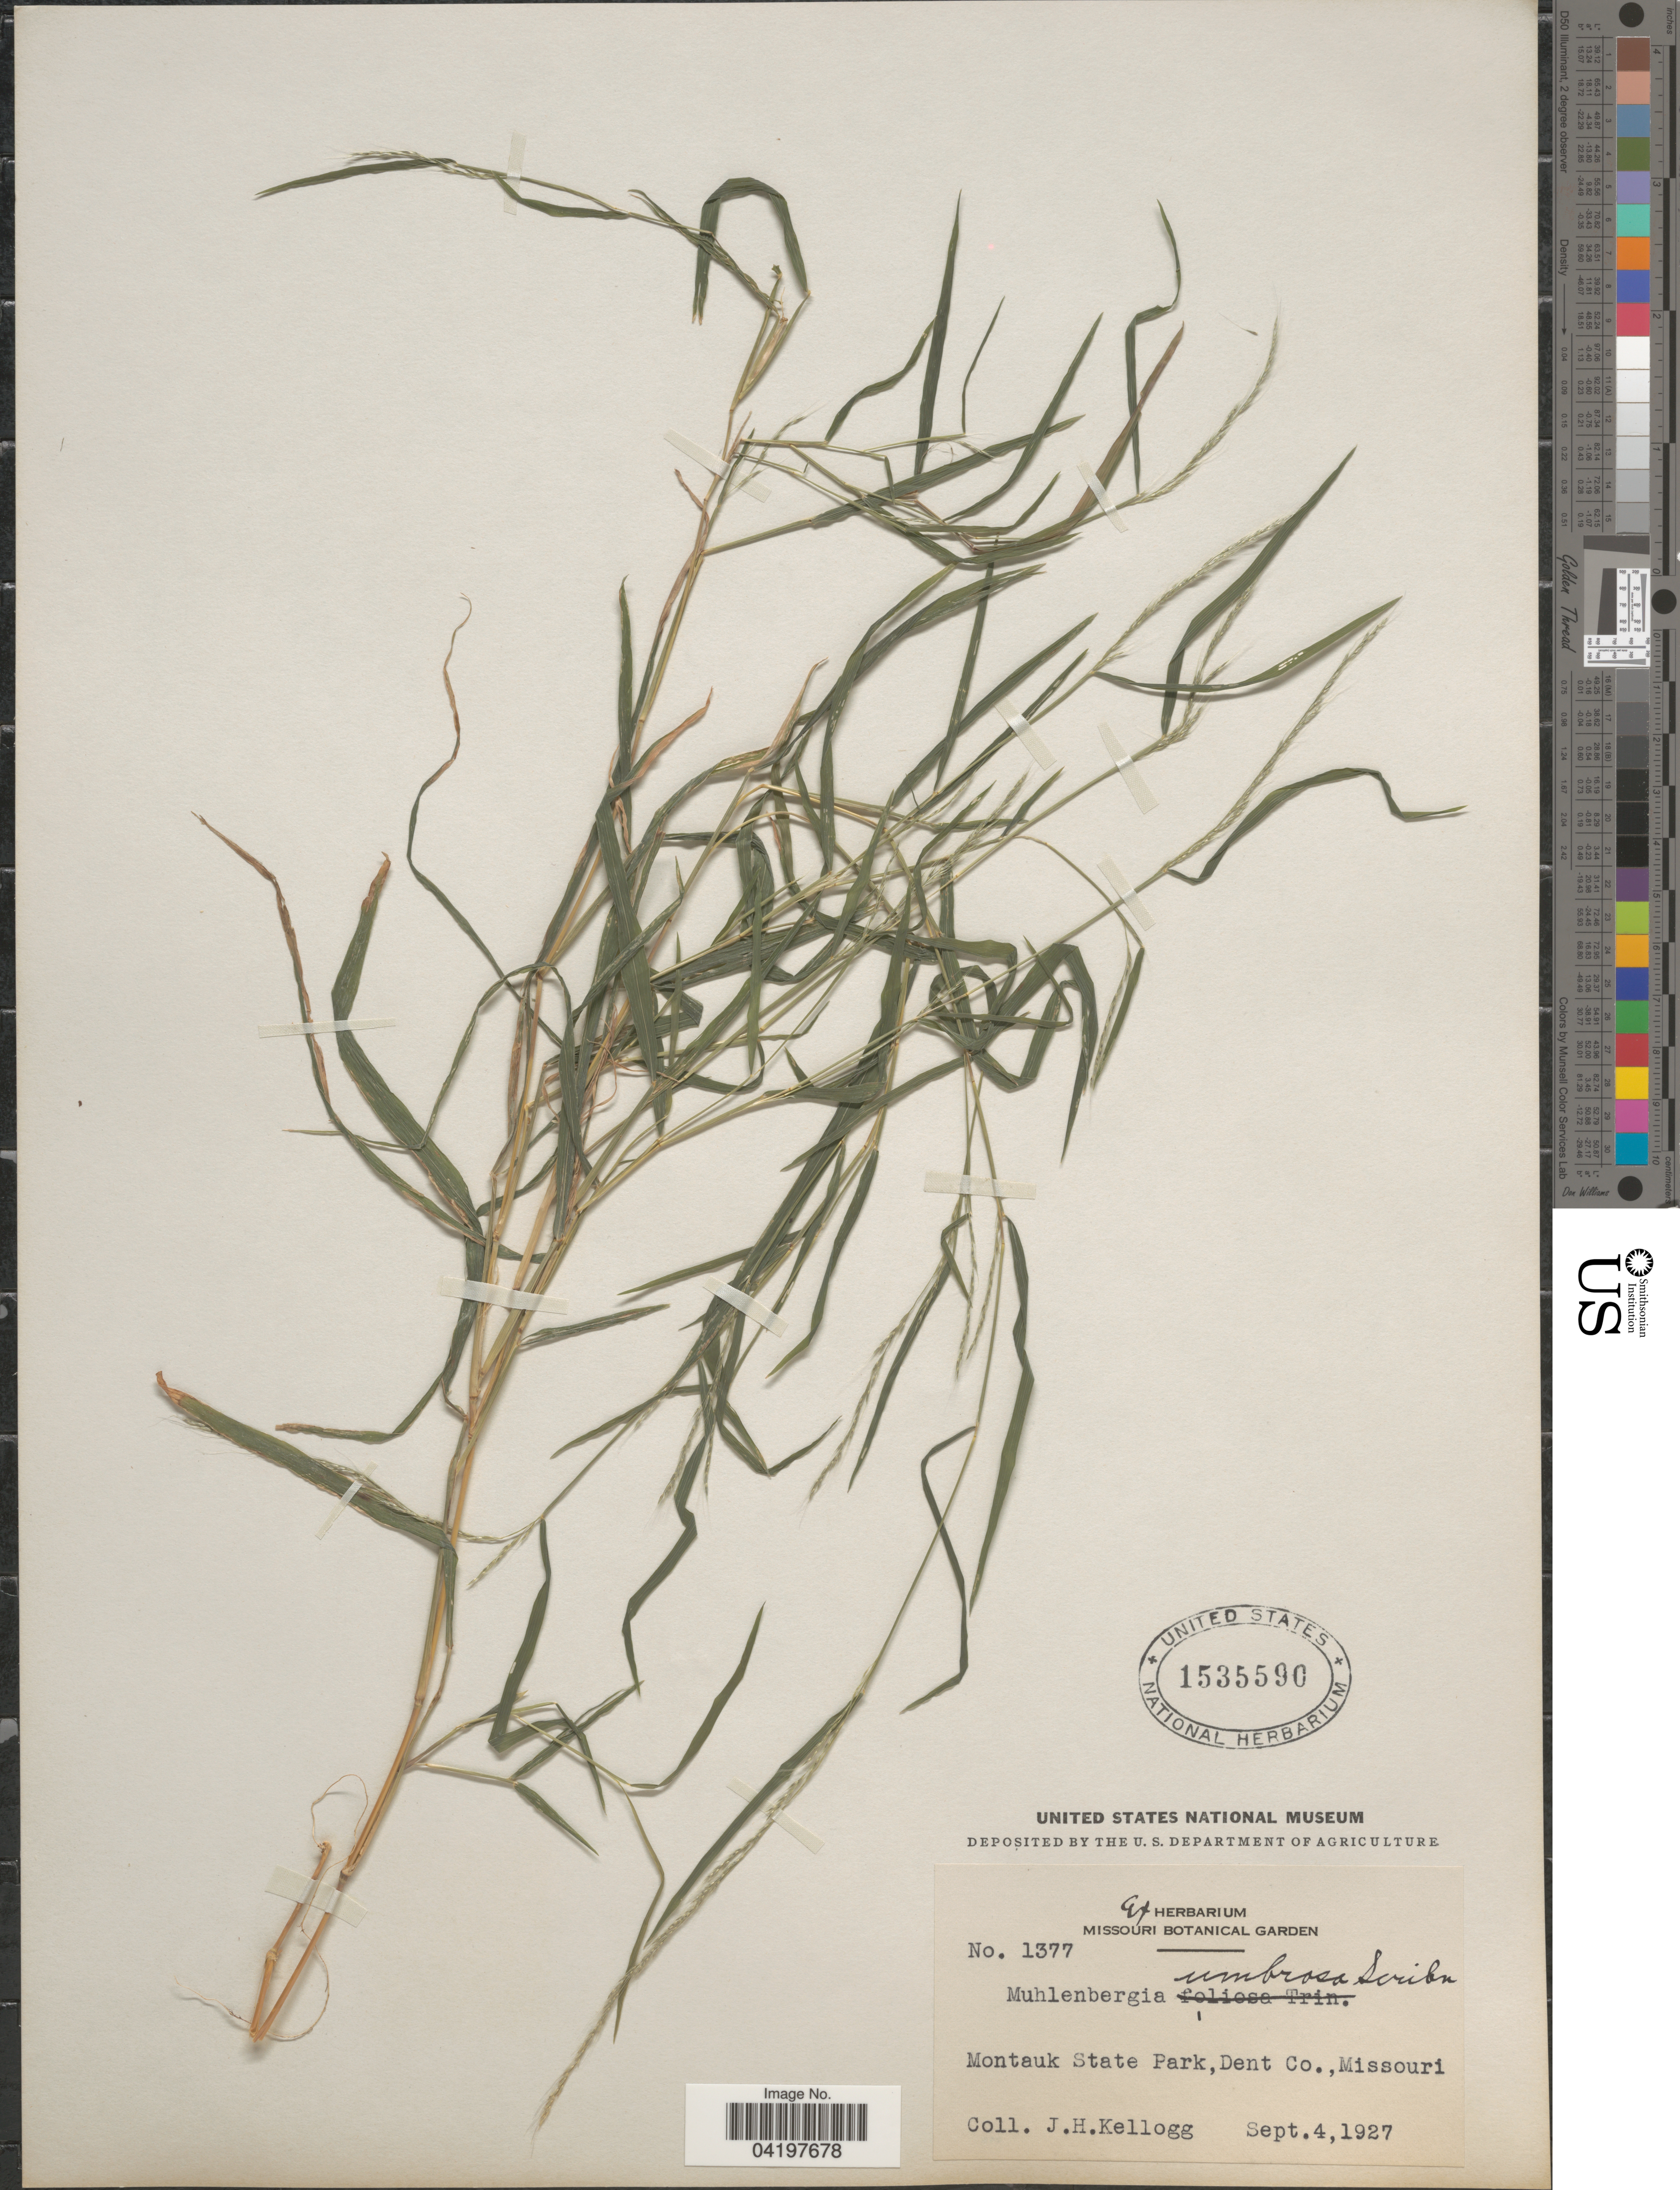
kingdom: Plantae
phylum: Tracheophyta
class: Liliopsida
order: Poales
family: Poaceae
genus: Muhlenbergia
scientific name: Muhlenbergia sylvatica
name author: (Torr.) Torr. ex A. Gray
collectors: J. H. Kellogg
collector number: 1377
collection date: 1927-09-04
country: United States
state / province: Missouri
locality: Montauk State Park, Dent Co.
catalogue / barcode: US 1535590